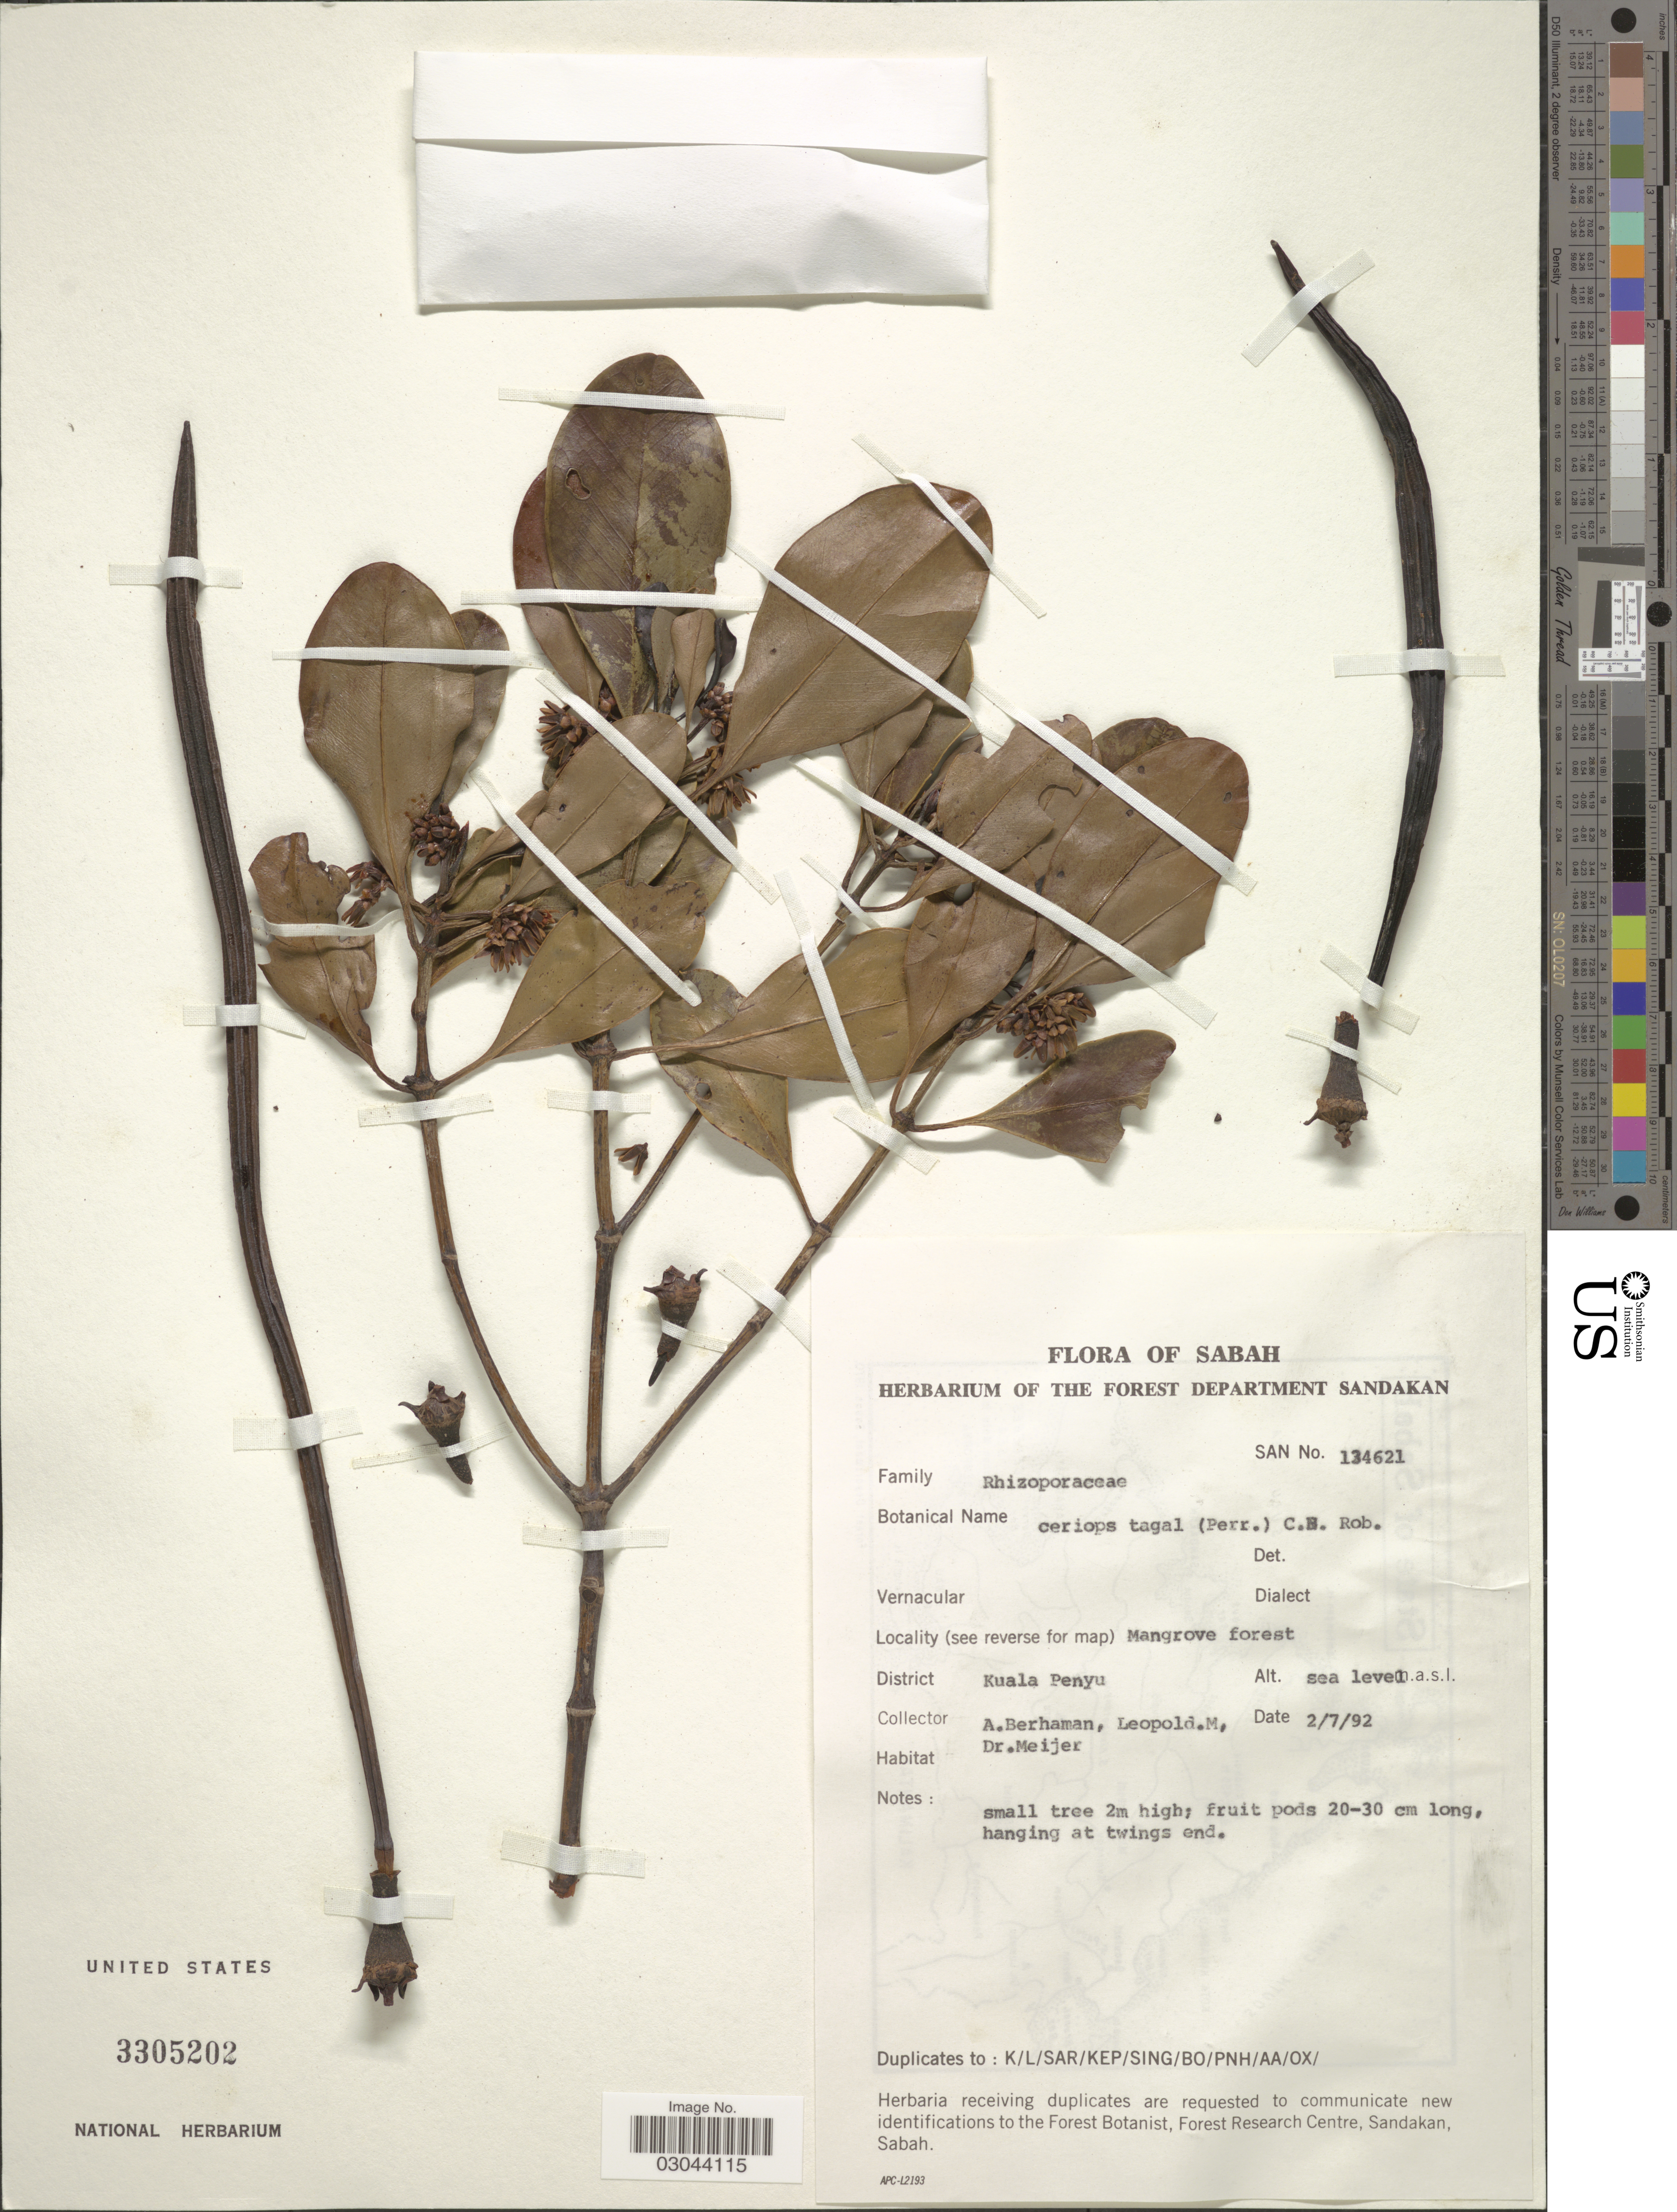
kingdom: Plantae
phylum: Tracheophyta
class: Magnoliopsida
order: Malpighiales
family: Rhizophoraceae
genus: Ceriops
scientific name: Ceriops tagal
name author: (Perr.) C.B. Rob.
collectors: A. Berhaman, M. Leopold & -- Meijer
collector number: SAN134621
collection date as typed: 2/7/92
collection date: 1992-07-02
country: Malaysia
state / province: Sabah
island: Borneo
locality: (See reverse for map) Mangrove forest. Kuala Penyu.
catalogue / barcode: US 3305202